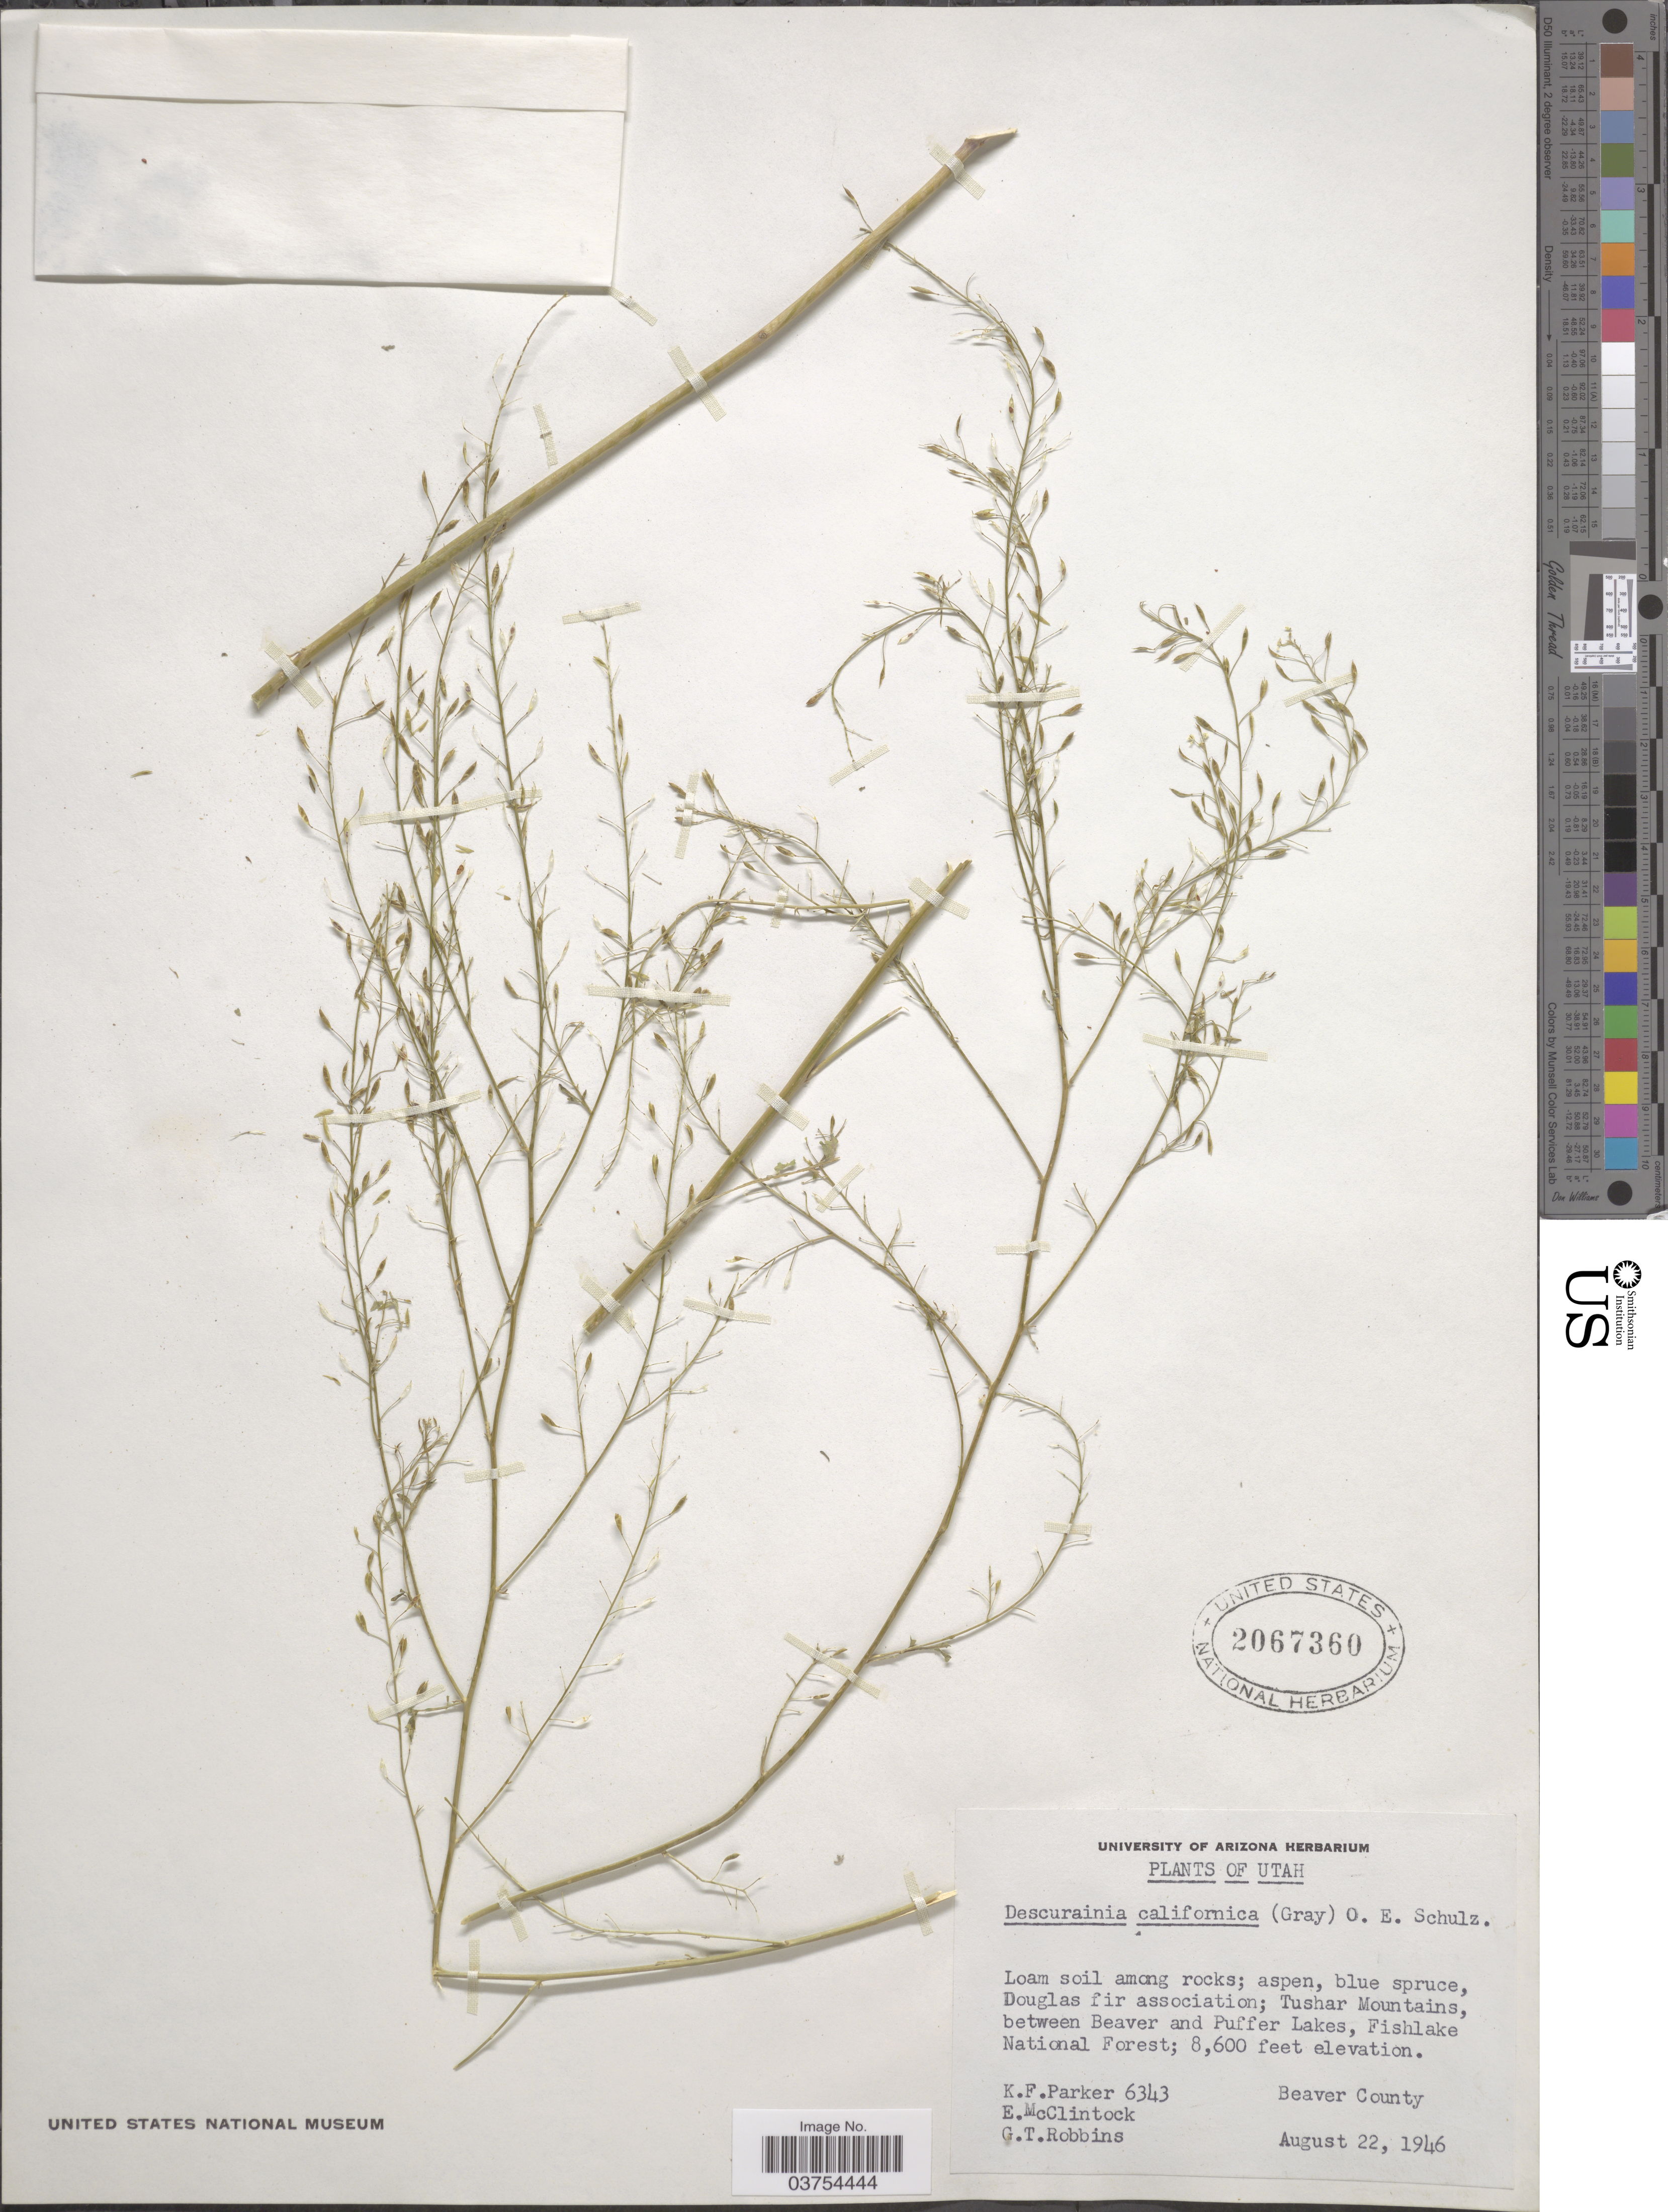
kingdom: Plantae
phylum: Tracheophyta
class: Magnoliopsida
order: Brassicales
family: Brassicaceae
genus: Descurainia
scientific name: Descurainia californica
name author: (A. Gray) O.E. Schulz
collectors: K. F. Parker, E. McClintock & G. T. Robbins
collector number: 6343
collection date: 1946-08-22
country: United States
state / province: Utah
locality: Douglas fir association; Tushar Mountains, between Beaver and Puffer Lakes, Fishlake National Forest. Beaver County.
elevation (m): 2621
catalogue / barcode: US 2067360